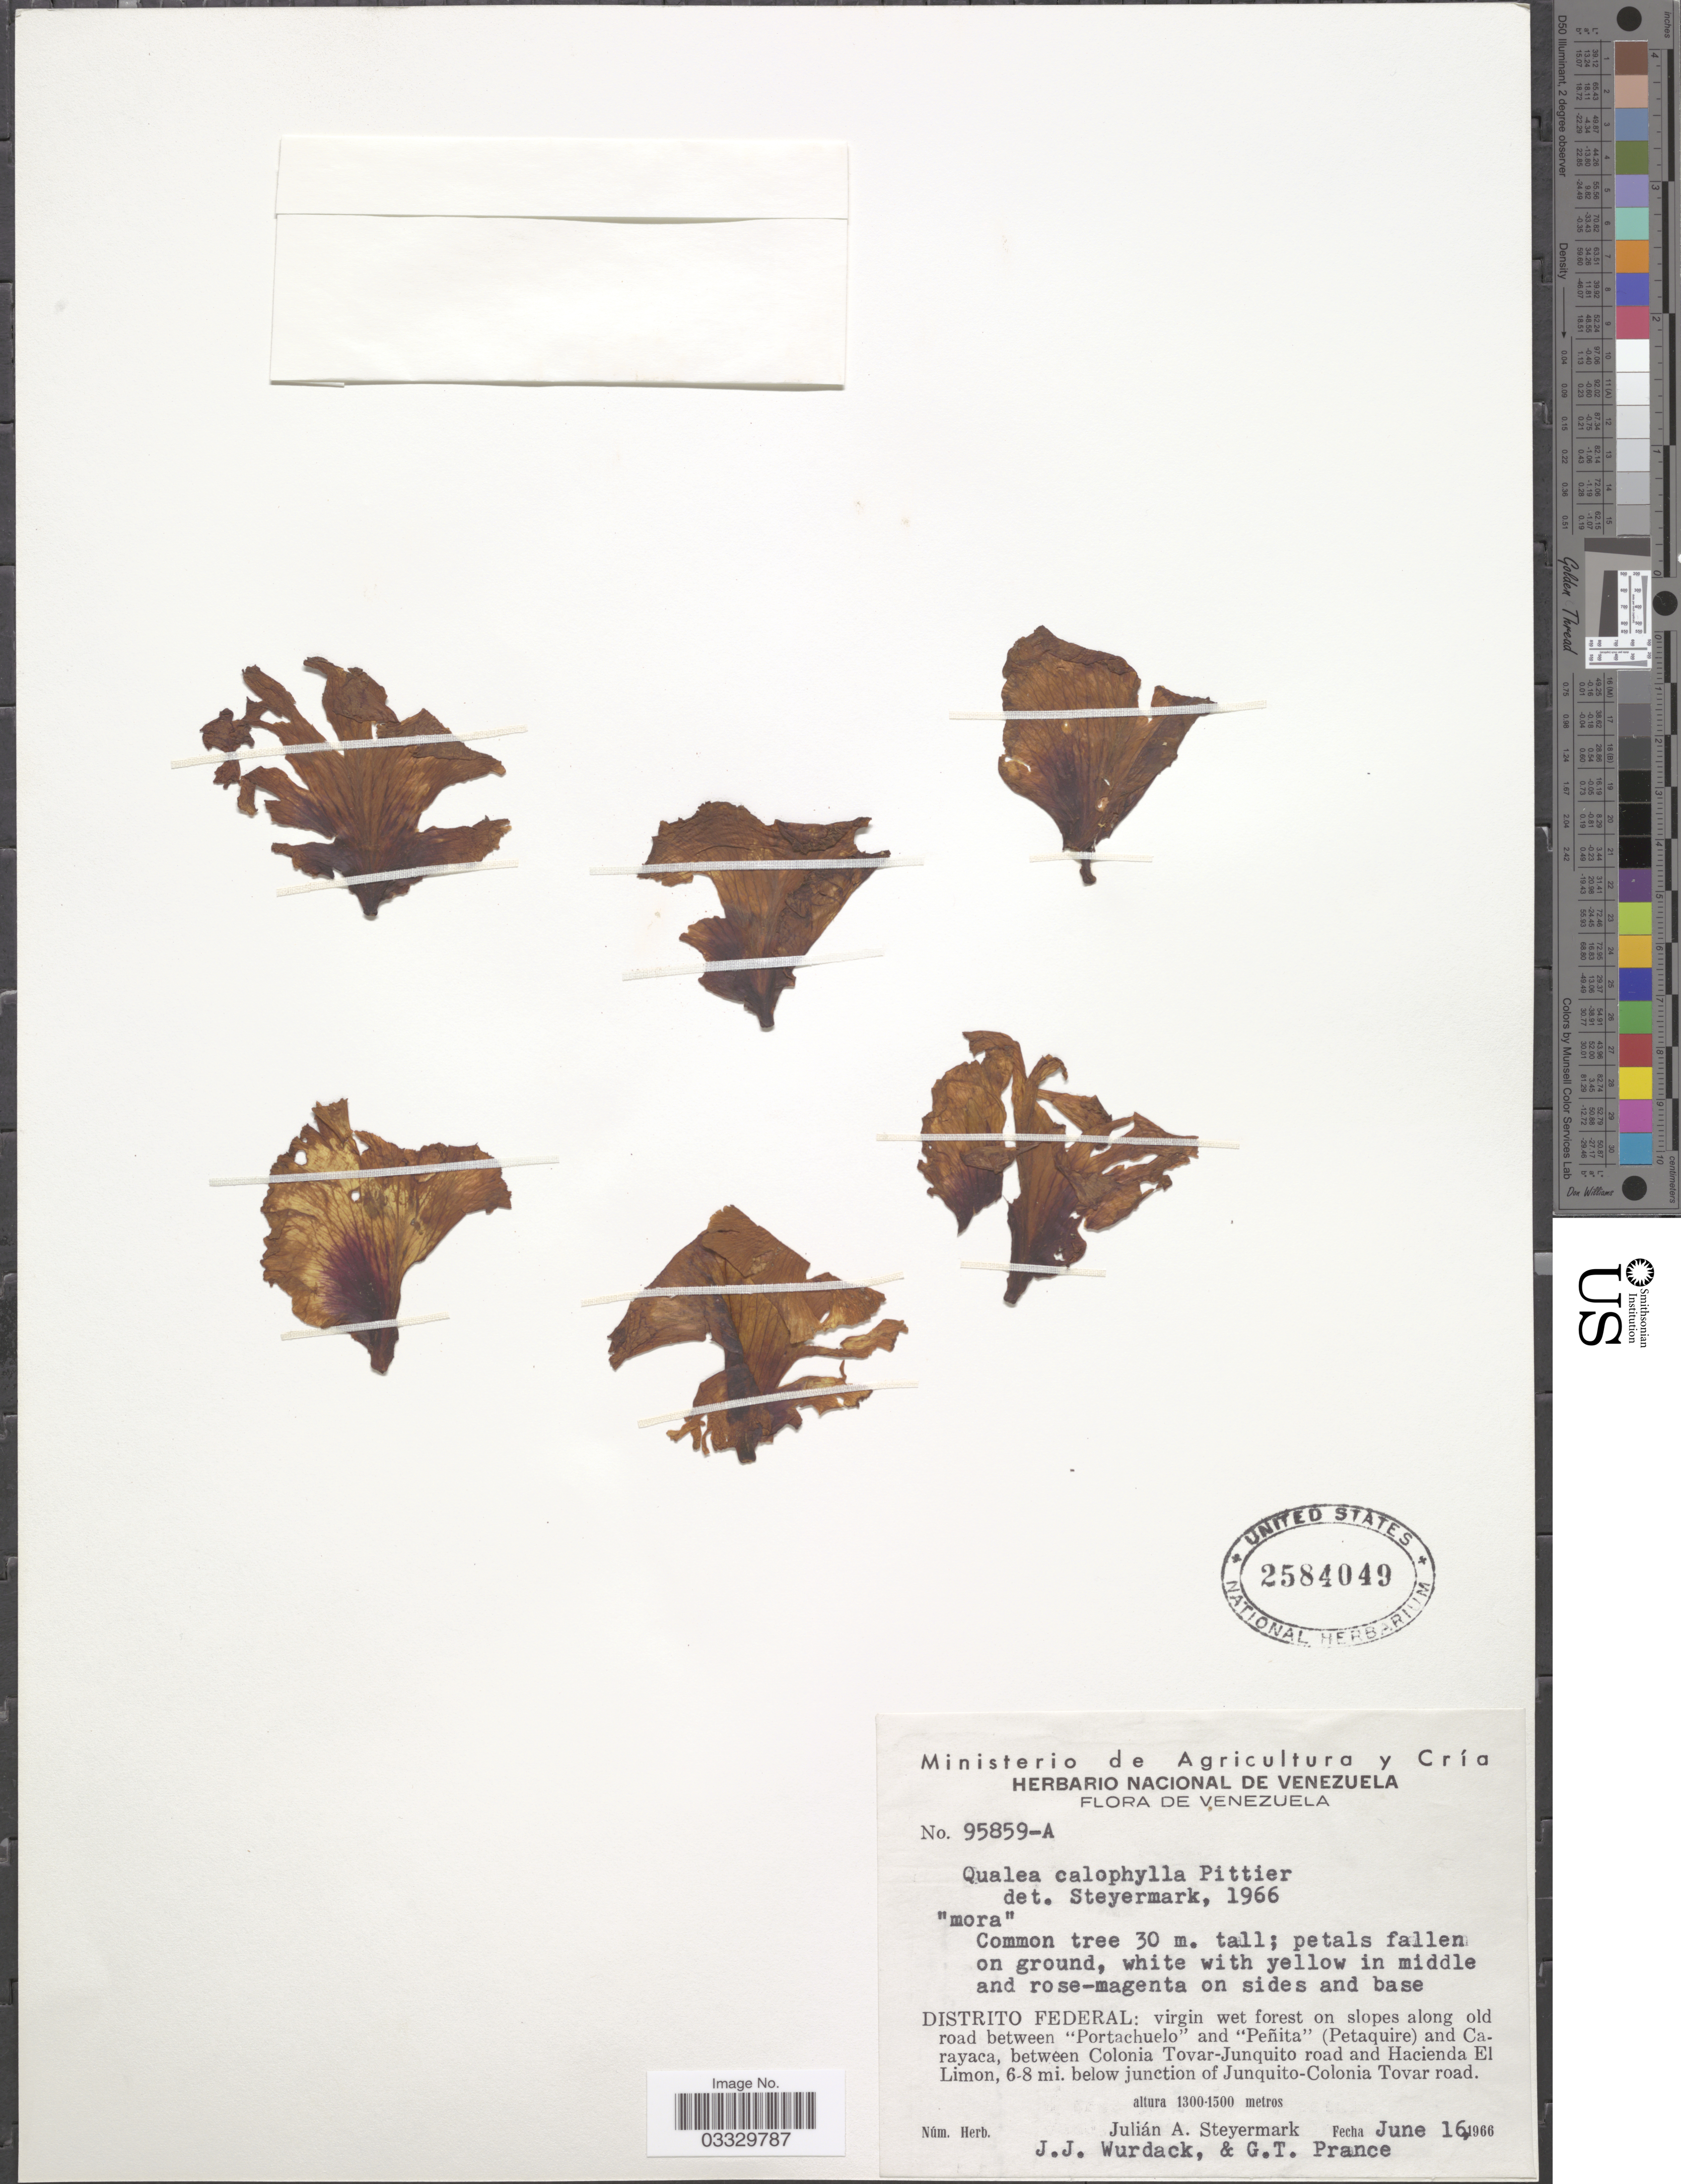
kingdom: Plantae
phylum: Tracheophyta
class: Magnoliopsida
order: Myrtales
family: Vochysiaceae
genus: Qualea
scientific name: Qualea calophylla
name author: Pittier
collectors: J. Steyermark, J. J. Wurdack & G. T. Prance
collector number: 95859-A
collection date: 1966-06-16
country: Venezuela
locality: Distrito Federal: virgin wet forest on slopes along old road between "Portachuelo" and "Peñita" (Petaquire) and Carayaca, between Colonia Tovar-Junquito road and Hacienda El Limon, 6-8 mi. below junction of Junquito-Colonia Tovar road.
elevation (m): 1300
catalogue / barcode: US 2584049